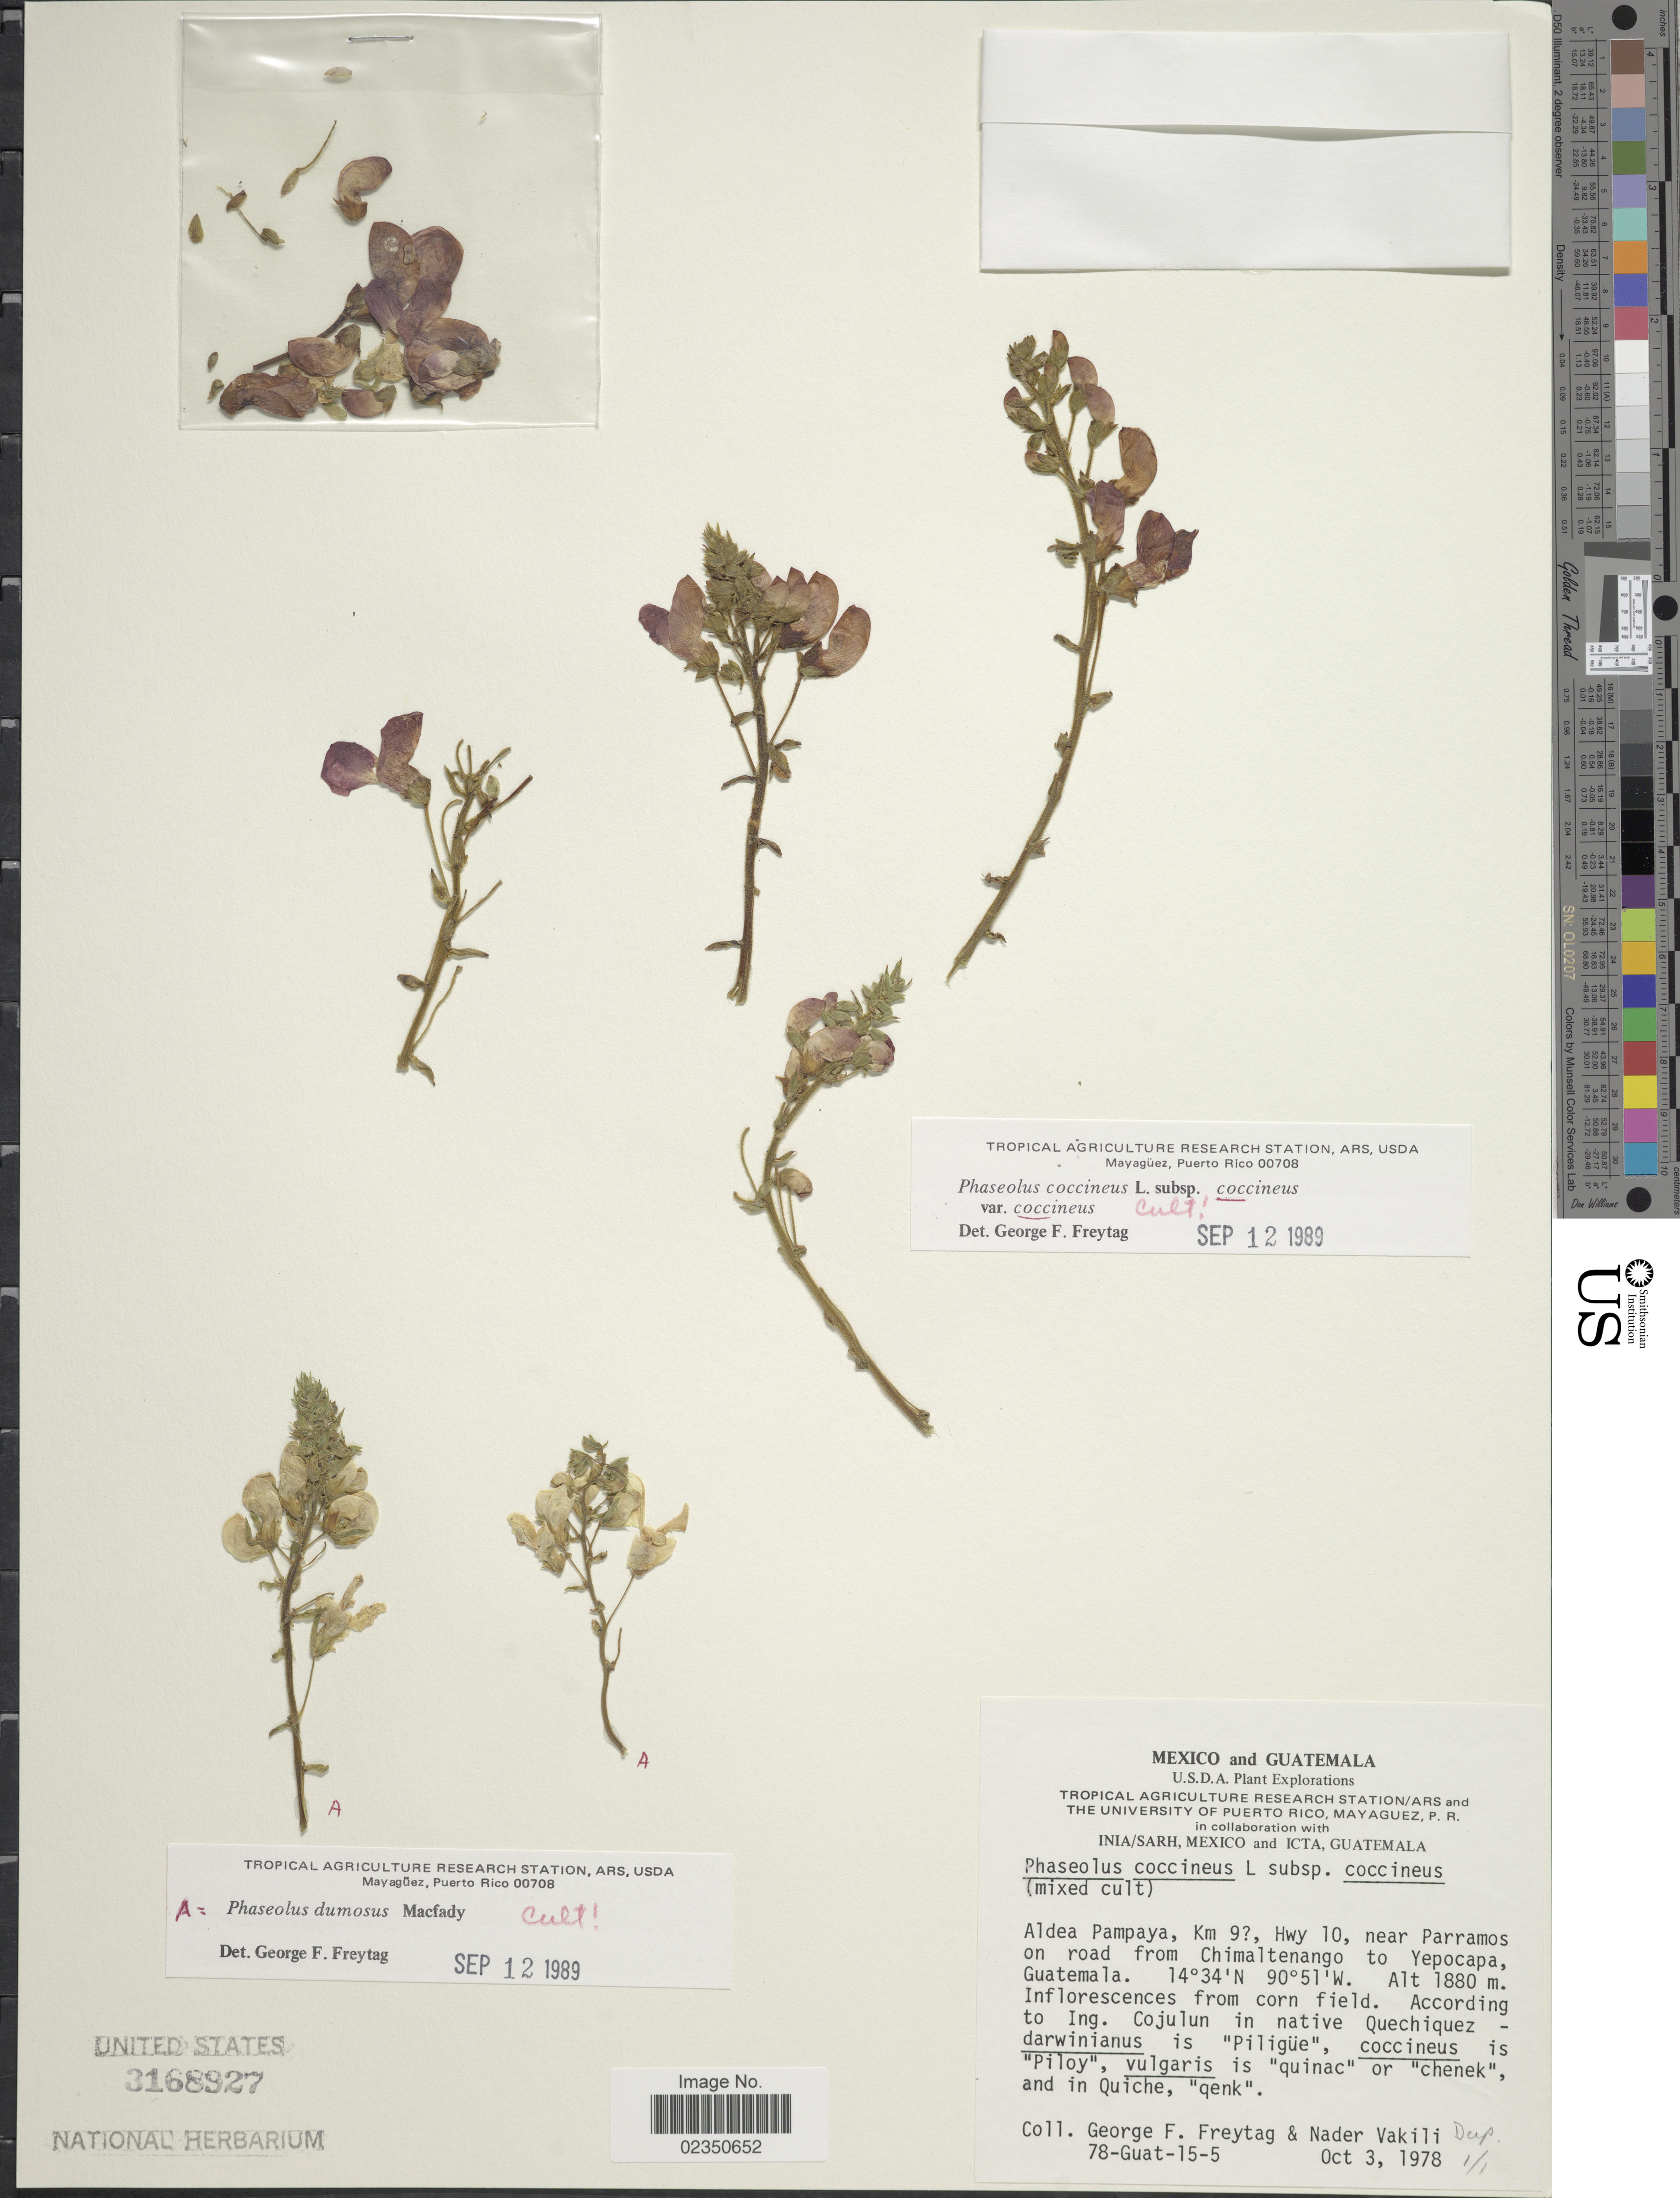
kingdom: Plantae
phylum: Tracheophyta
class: Magnoliopsida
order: Fabales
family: Fabaceae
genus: Phaseolus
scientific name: Phaseolus dumosus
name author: Macfad.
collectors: G. F. Freytag & N. Vakili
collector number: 78-Guat-15-5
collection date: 1978-10-03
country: Guatemala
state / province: Chimaltenango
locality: Aldea Pampaya, Km 9 [unsure placement], Hwy 10, near Parramos on road from Chimaltenango to Yepocapa.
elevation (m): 1880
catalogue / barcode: US 3168927